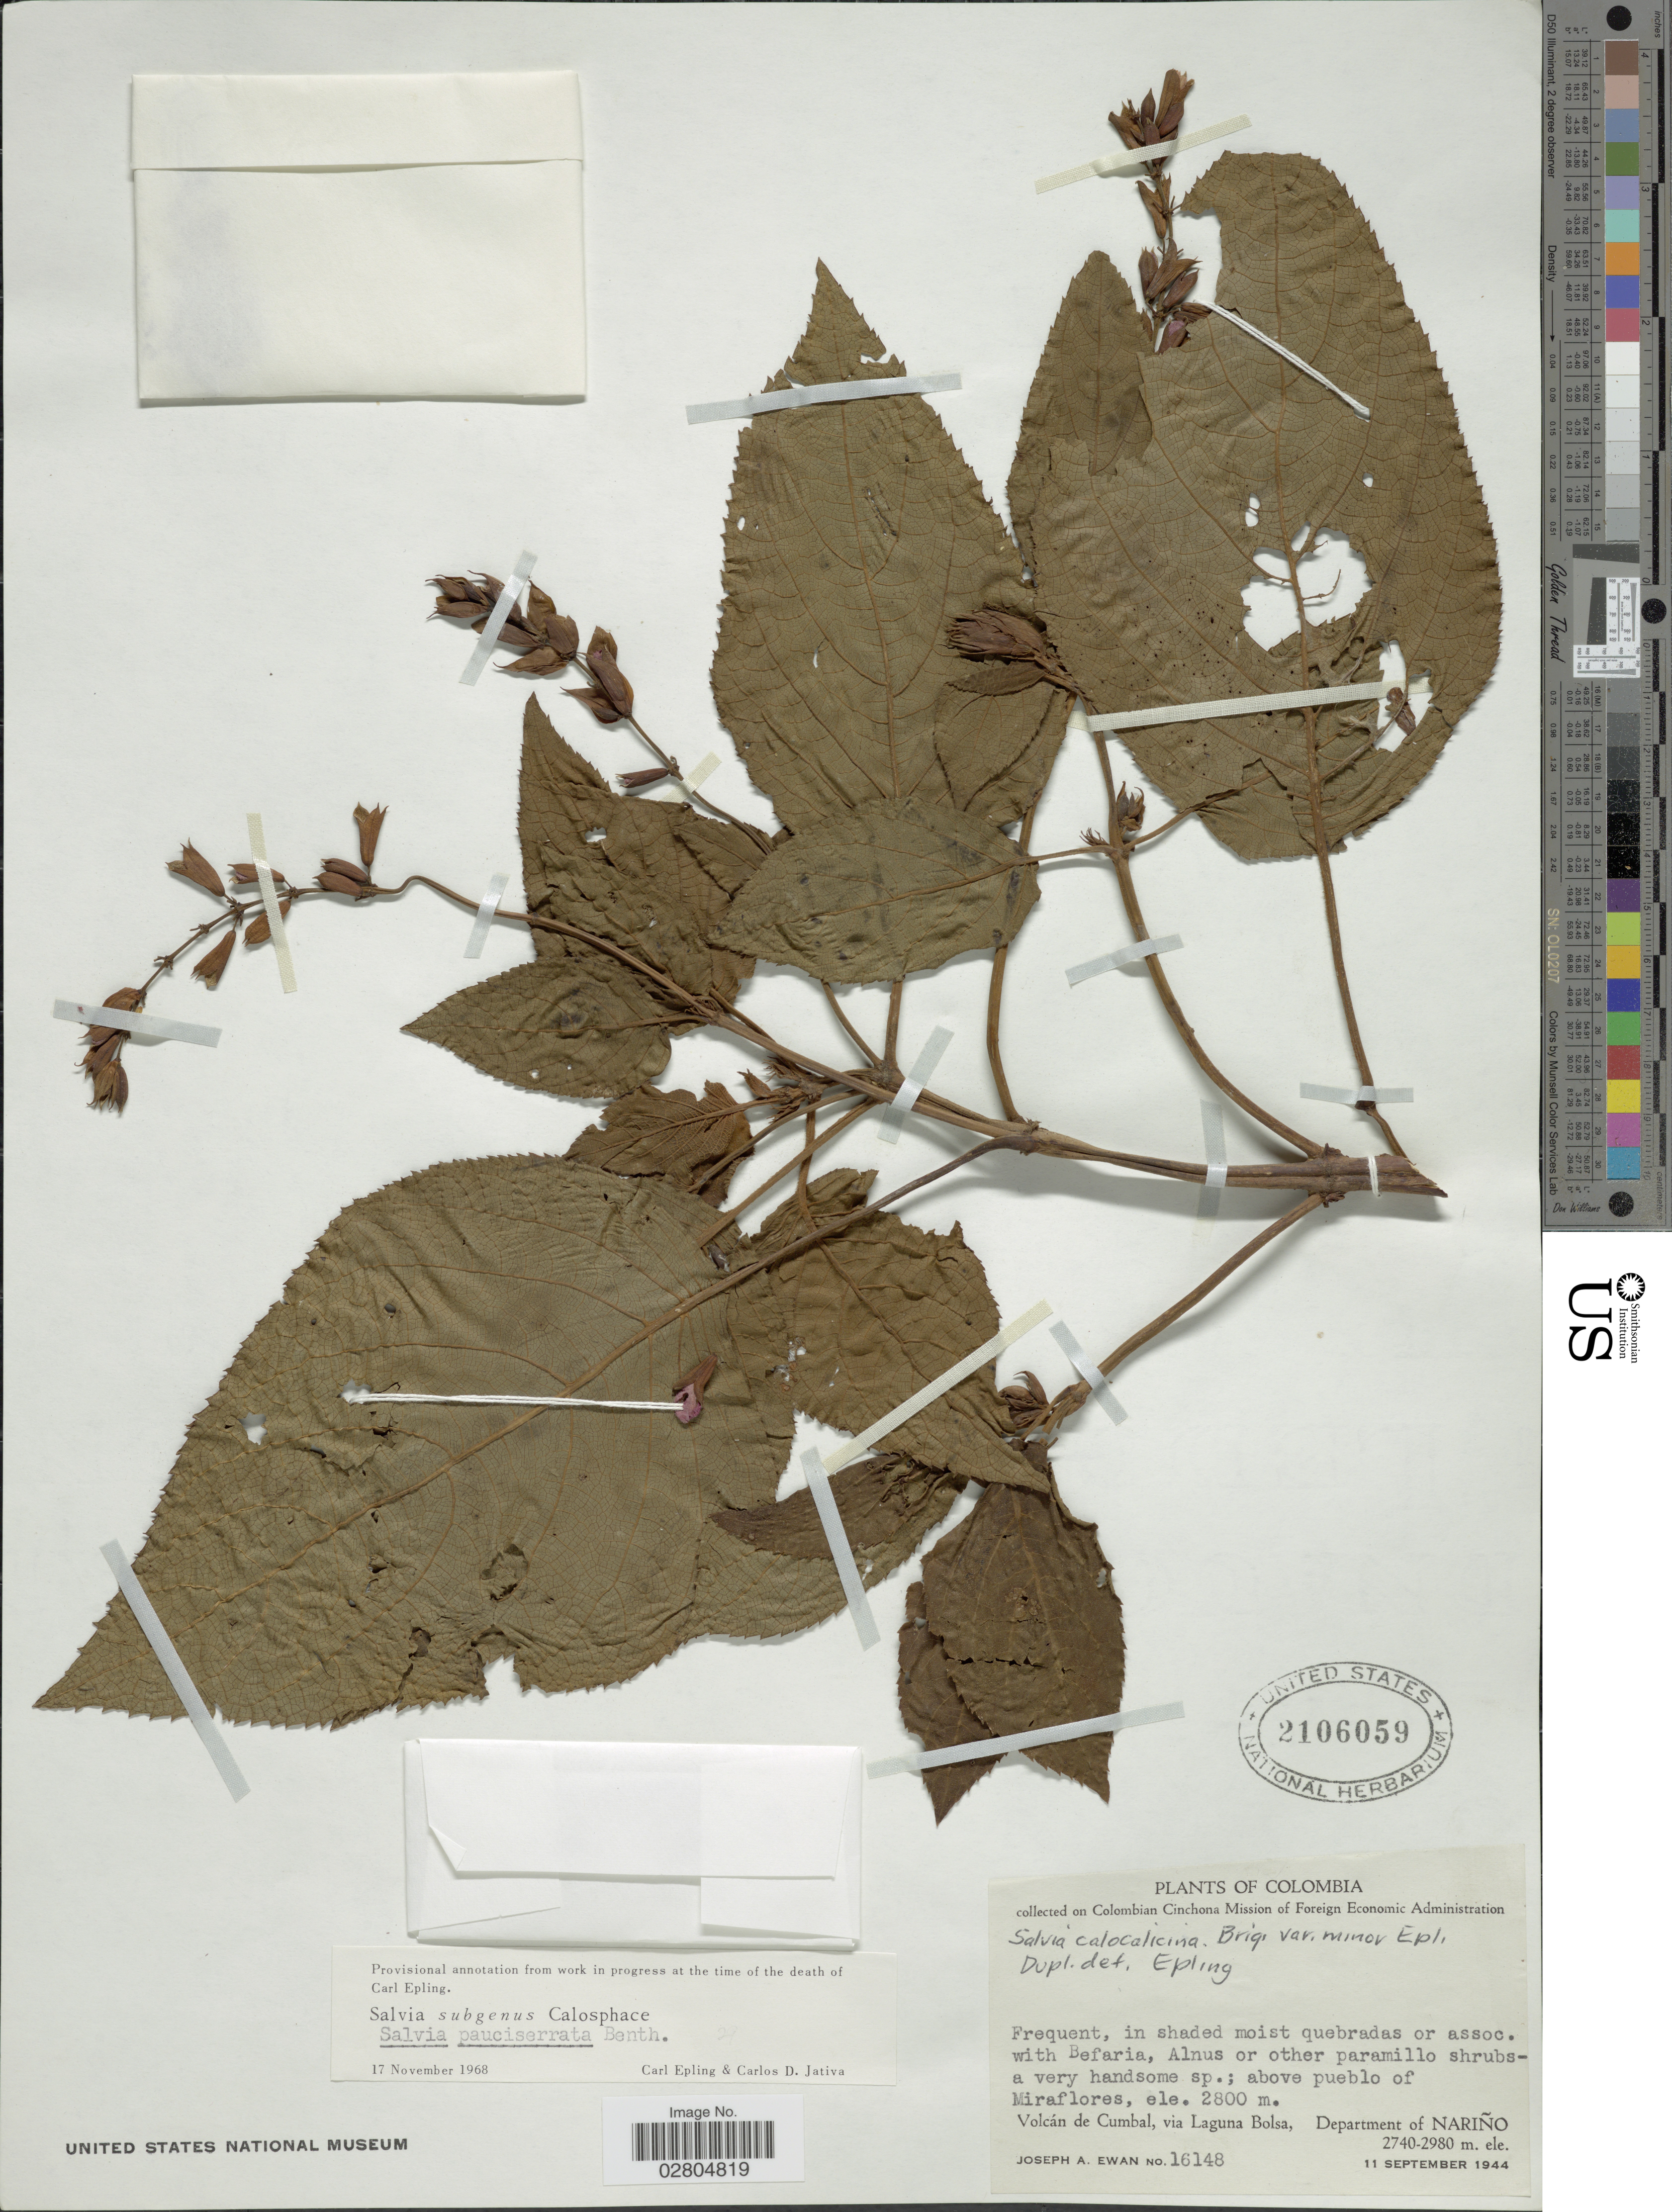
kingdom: Plantae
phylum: Tracheophyta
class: Magnoliopsida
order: Lamiales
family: Lamiaceae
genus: Salvia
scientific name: Salvia pauciserrata subsp. pauciserrata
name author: Benth.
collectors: J. A. Ewan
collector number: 16148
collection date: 1944-09-11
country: Colombia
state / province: Nariño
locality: Above pueblo of Miraflores. Volcán de Cumbal, via Laguna Bolsa, Department of Nariño.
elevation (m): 2800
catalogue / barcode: US 2106059